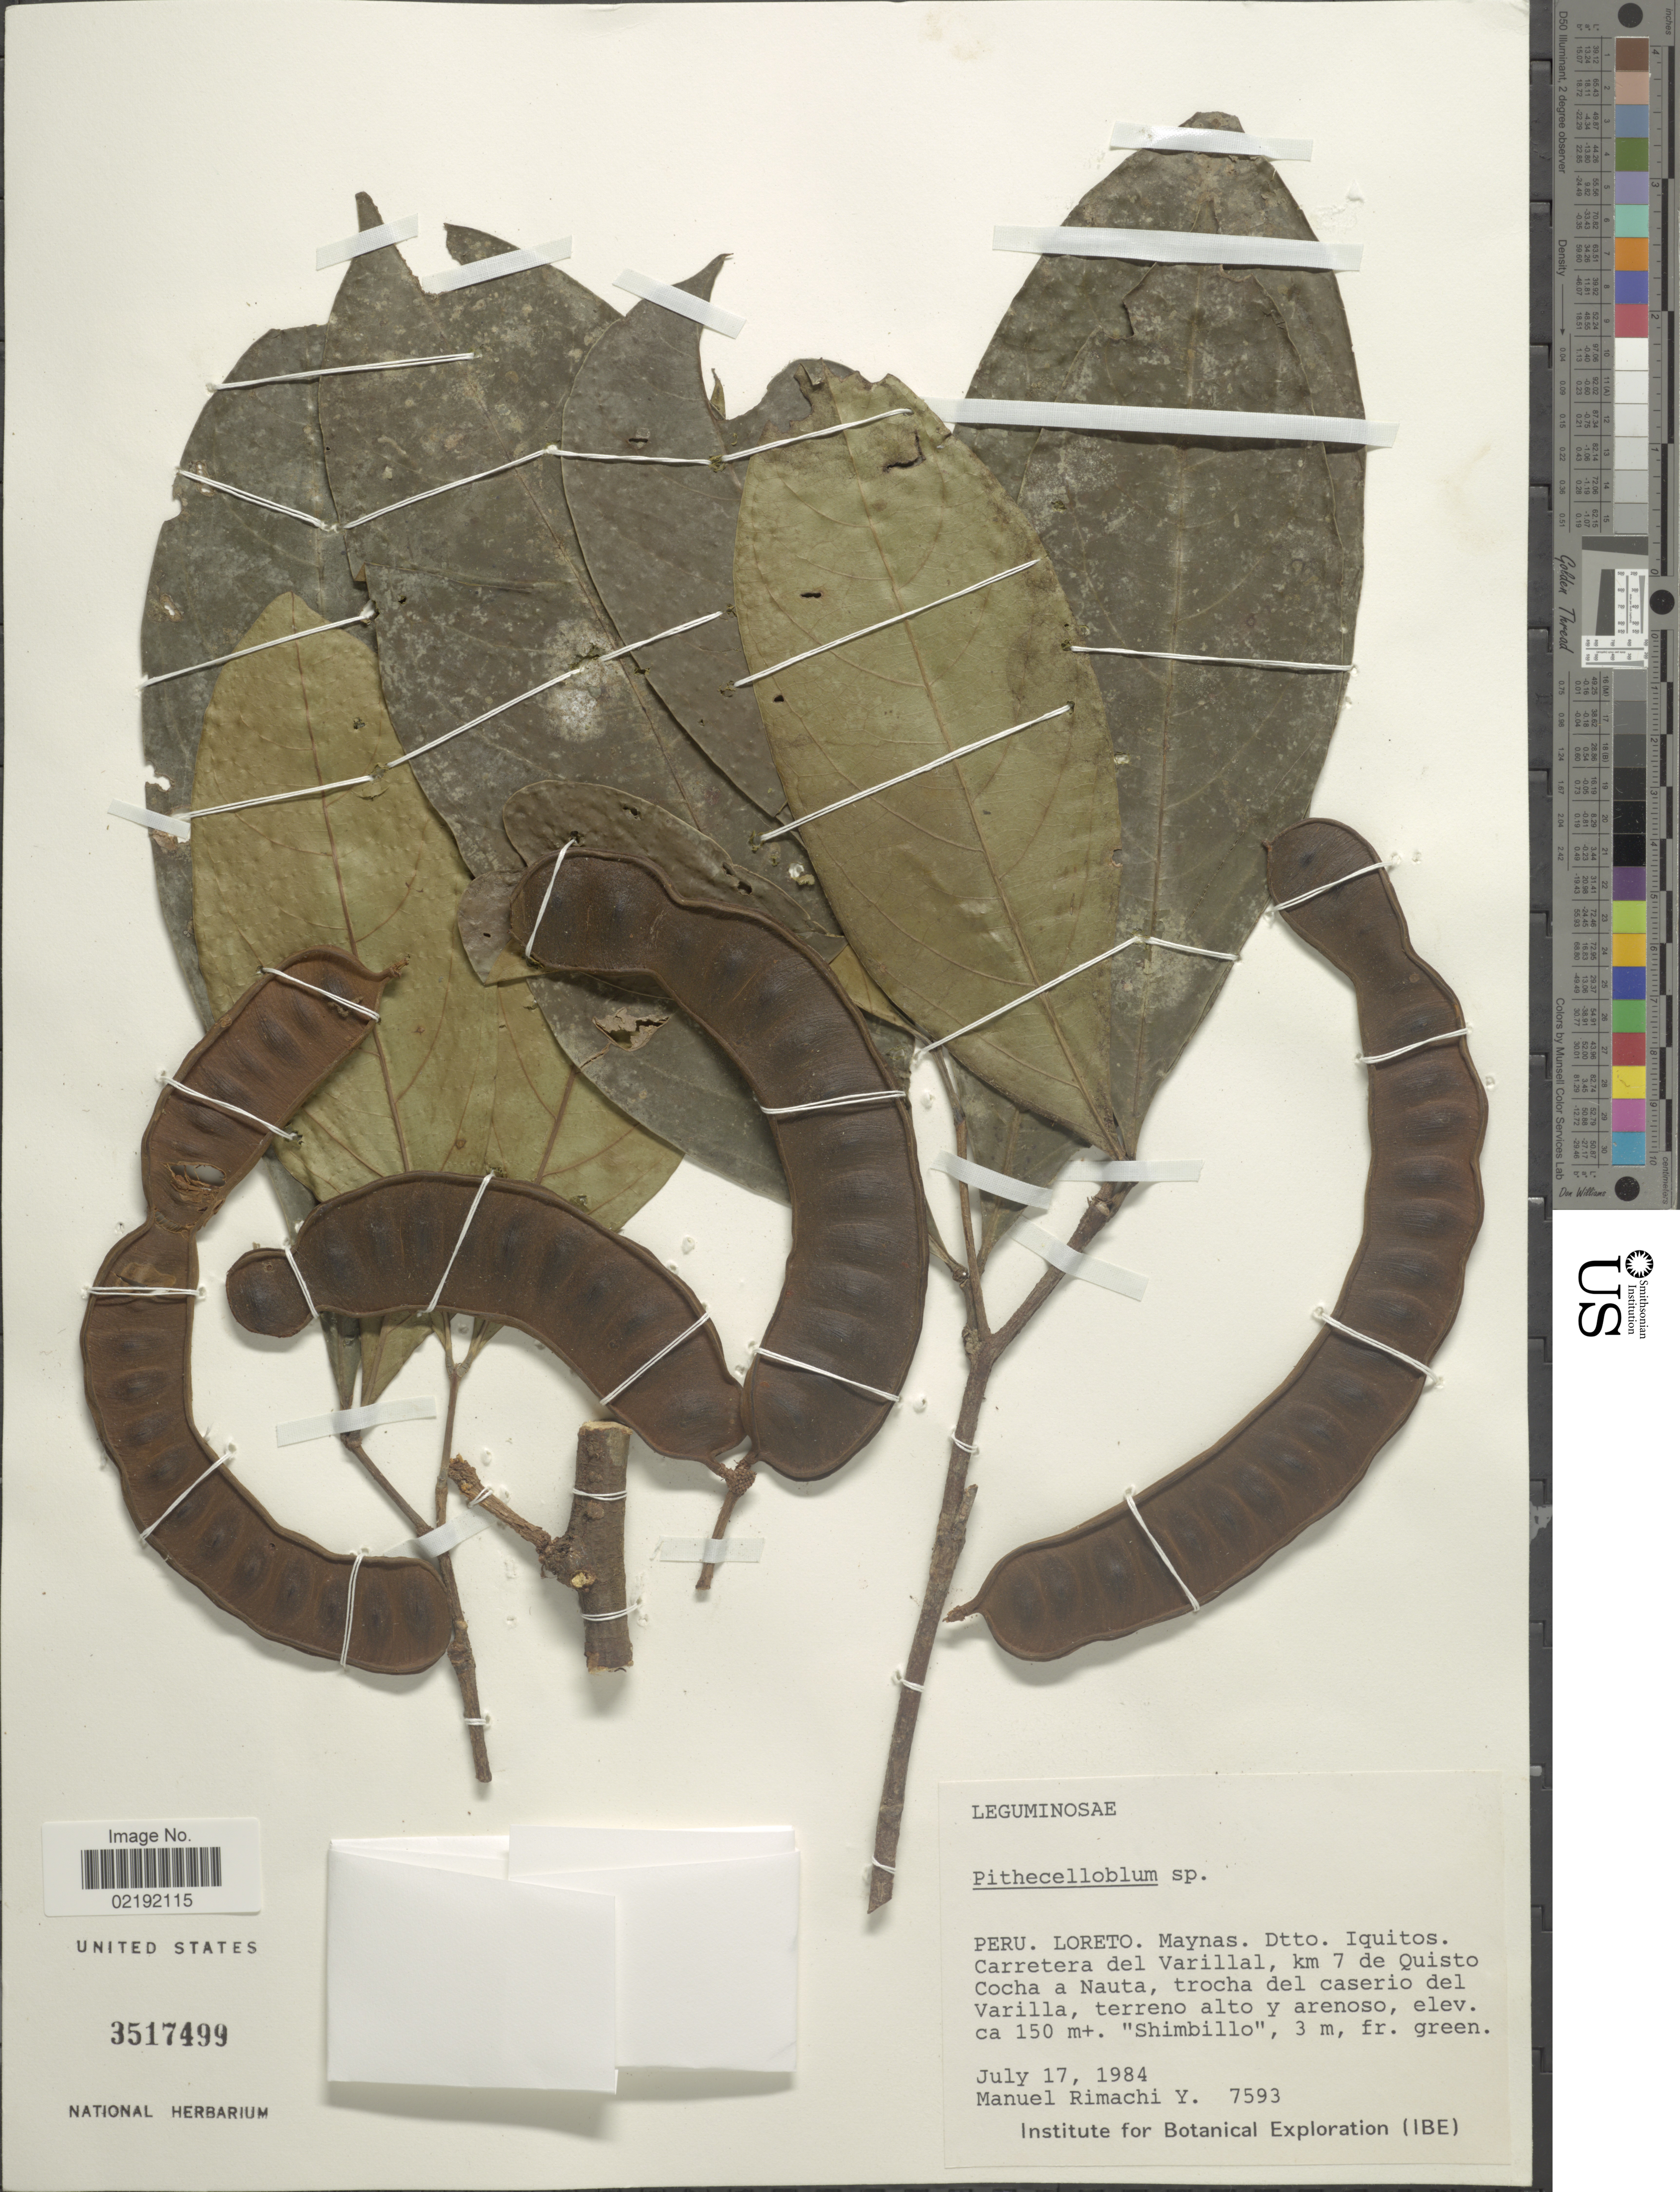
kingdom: Plantae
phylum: Tracheophyta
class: Magnoliopsida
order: Fabales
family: Fabaceae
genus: Pithecellobium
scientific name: Pithecellobium sp.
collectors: M. Rimachi Y.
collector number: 7593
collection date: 1984-07-17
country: Peru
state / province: Loreto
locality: Peru. Loreto. Maynas. Dtto. Iquitos. Carretera del Varillal, km 7 de Quisto Cocha a Nauta, trocha del caserio del Varilla, terreno alto y arenoso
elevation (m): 150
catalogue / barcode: US 3517499